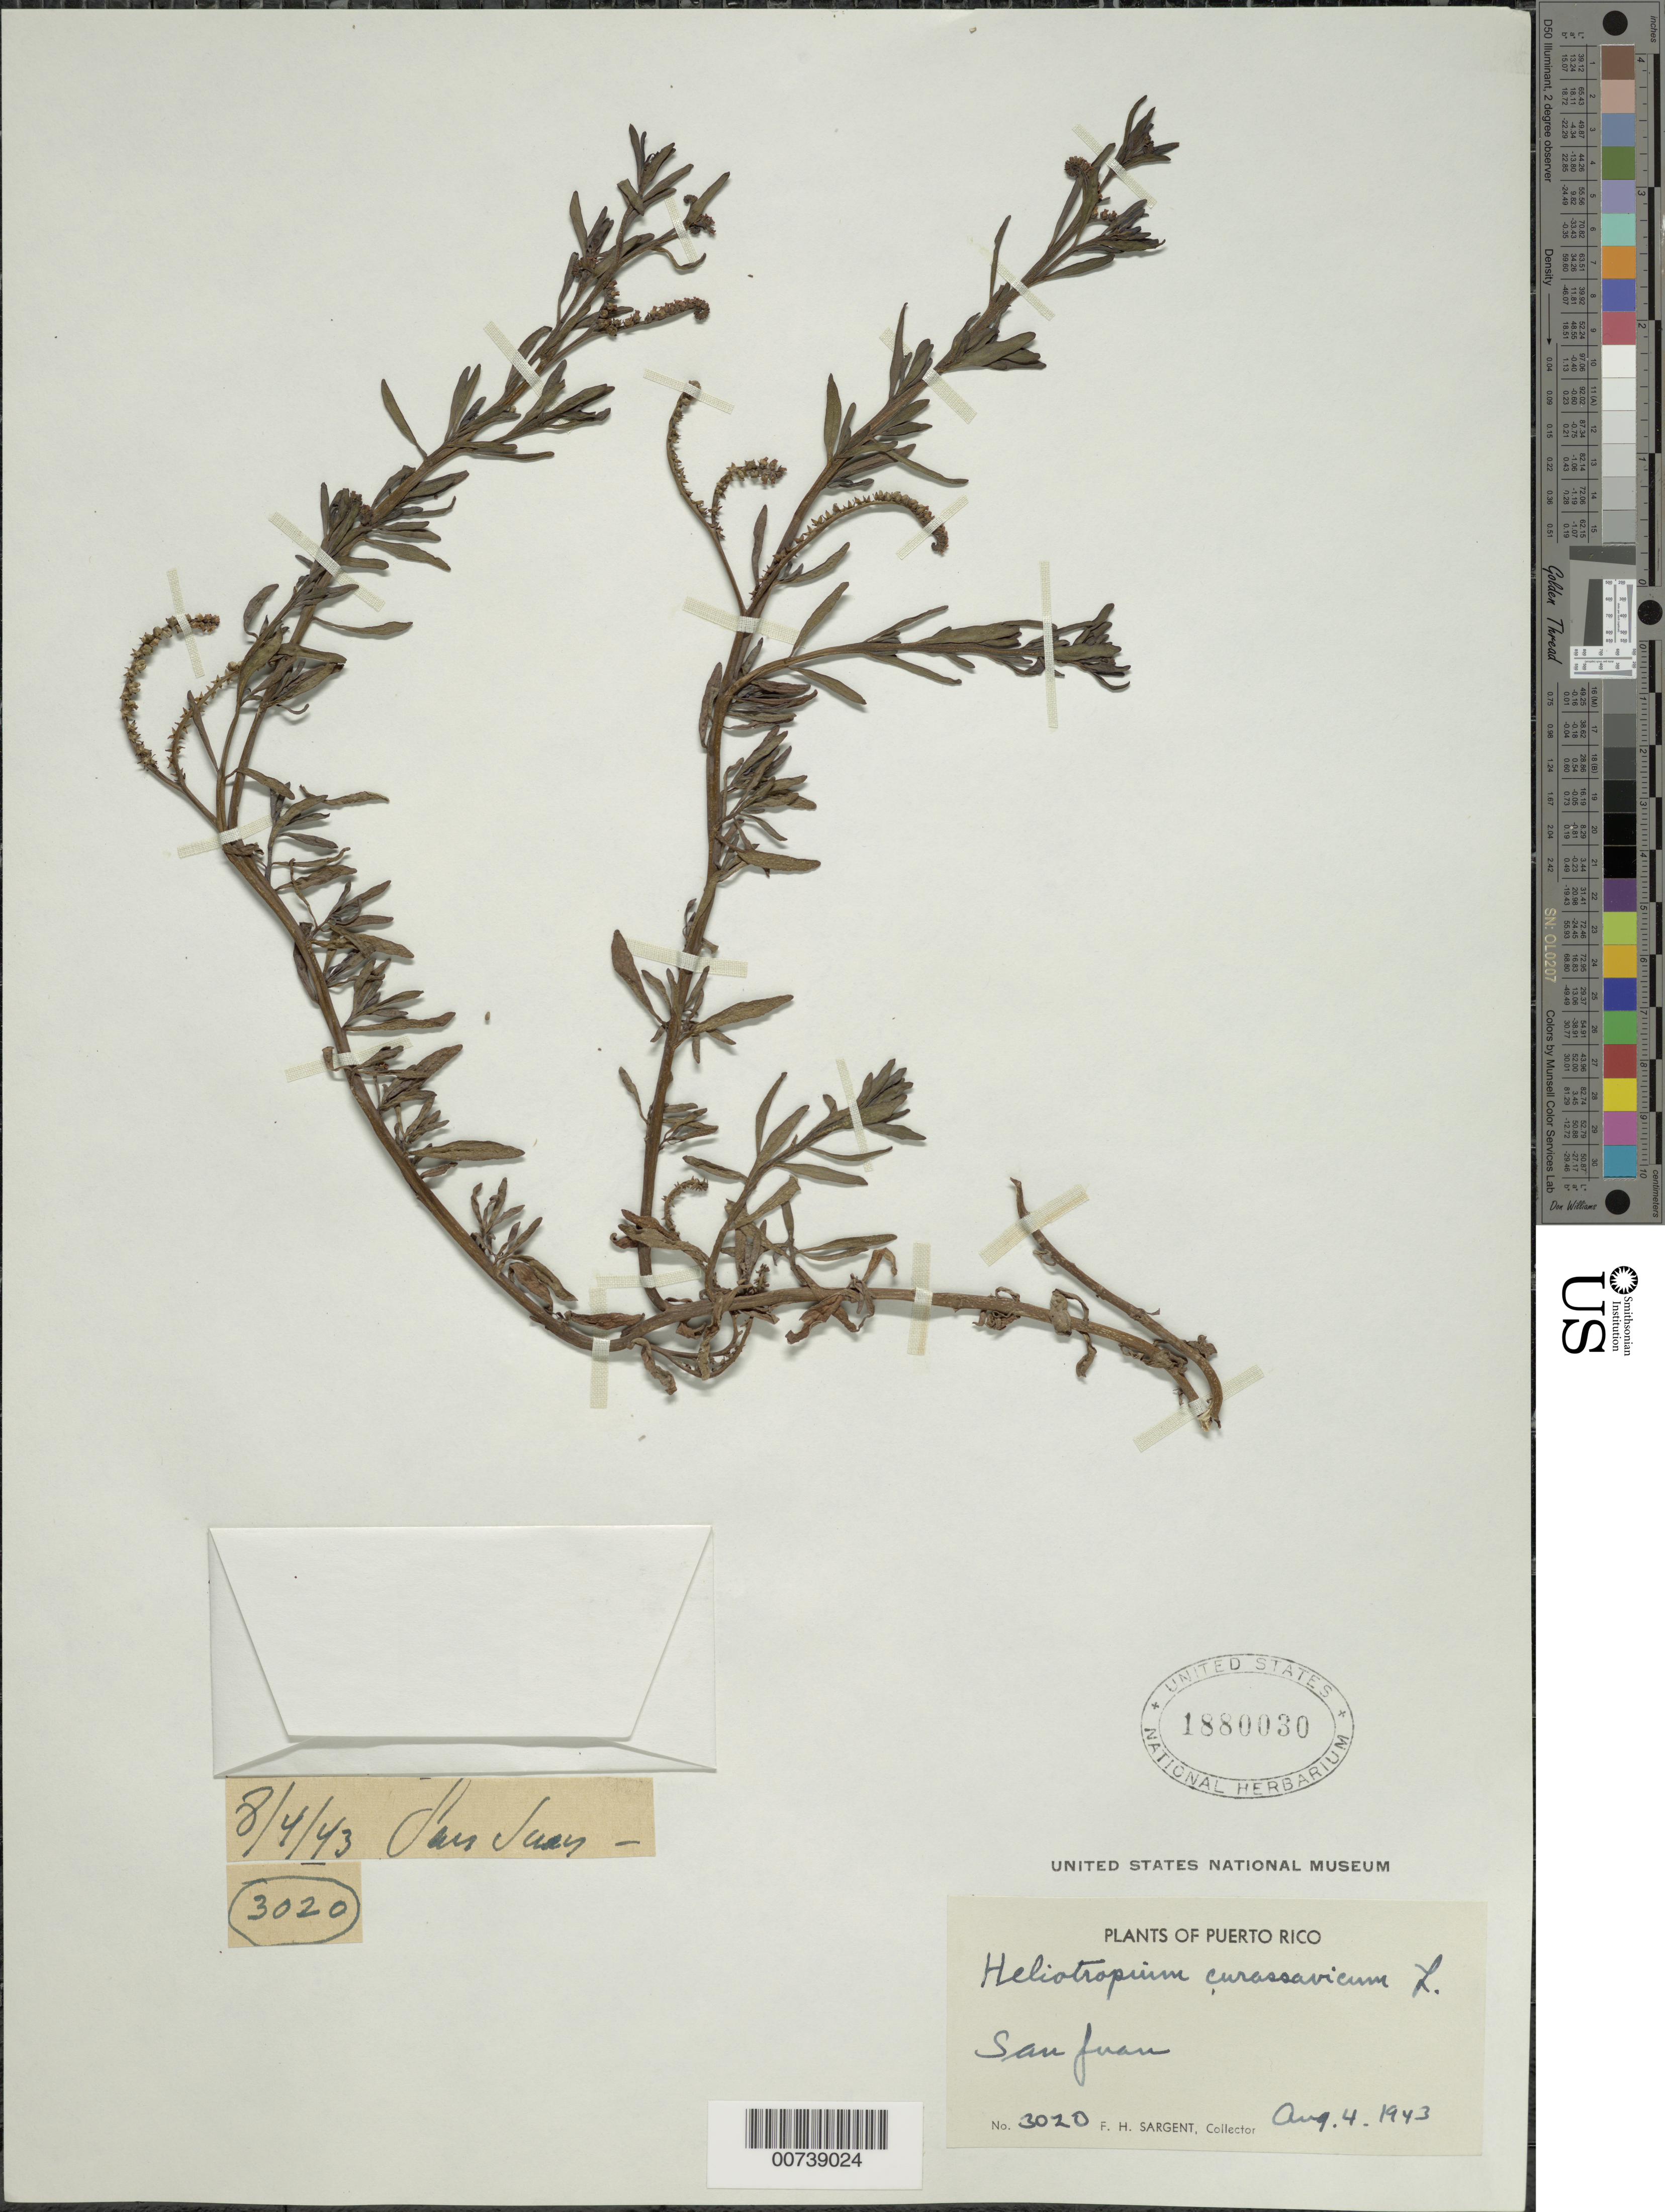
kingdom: Plantae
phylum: Tracheophyta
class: Magnoliopsida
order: Boraginales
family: Heliotropiaceae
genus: Heliotropium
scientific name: Heliotropium curassavicum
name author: L.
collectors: F. H. Sargent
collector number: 3020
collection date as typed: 04 Aug 1943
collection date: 1943-08-04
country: Puerto Rico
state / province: San Juan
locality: San Juan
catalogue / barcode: US 1880030